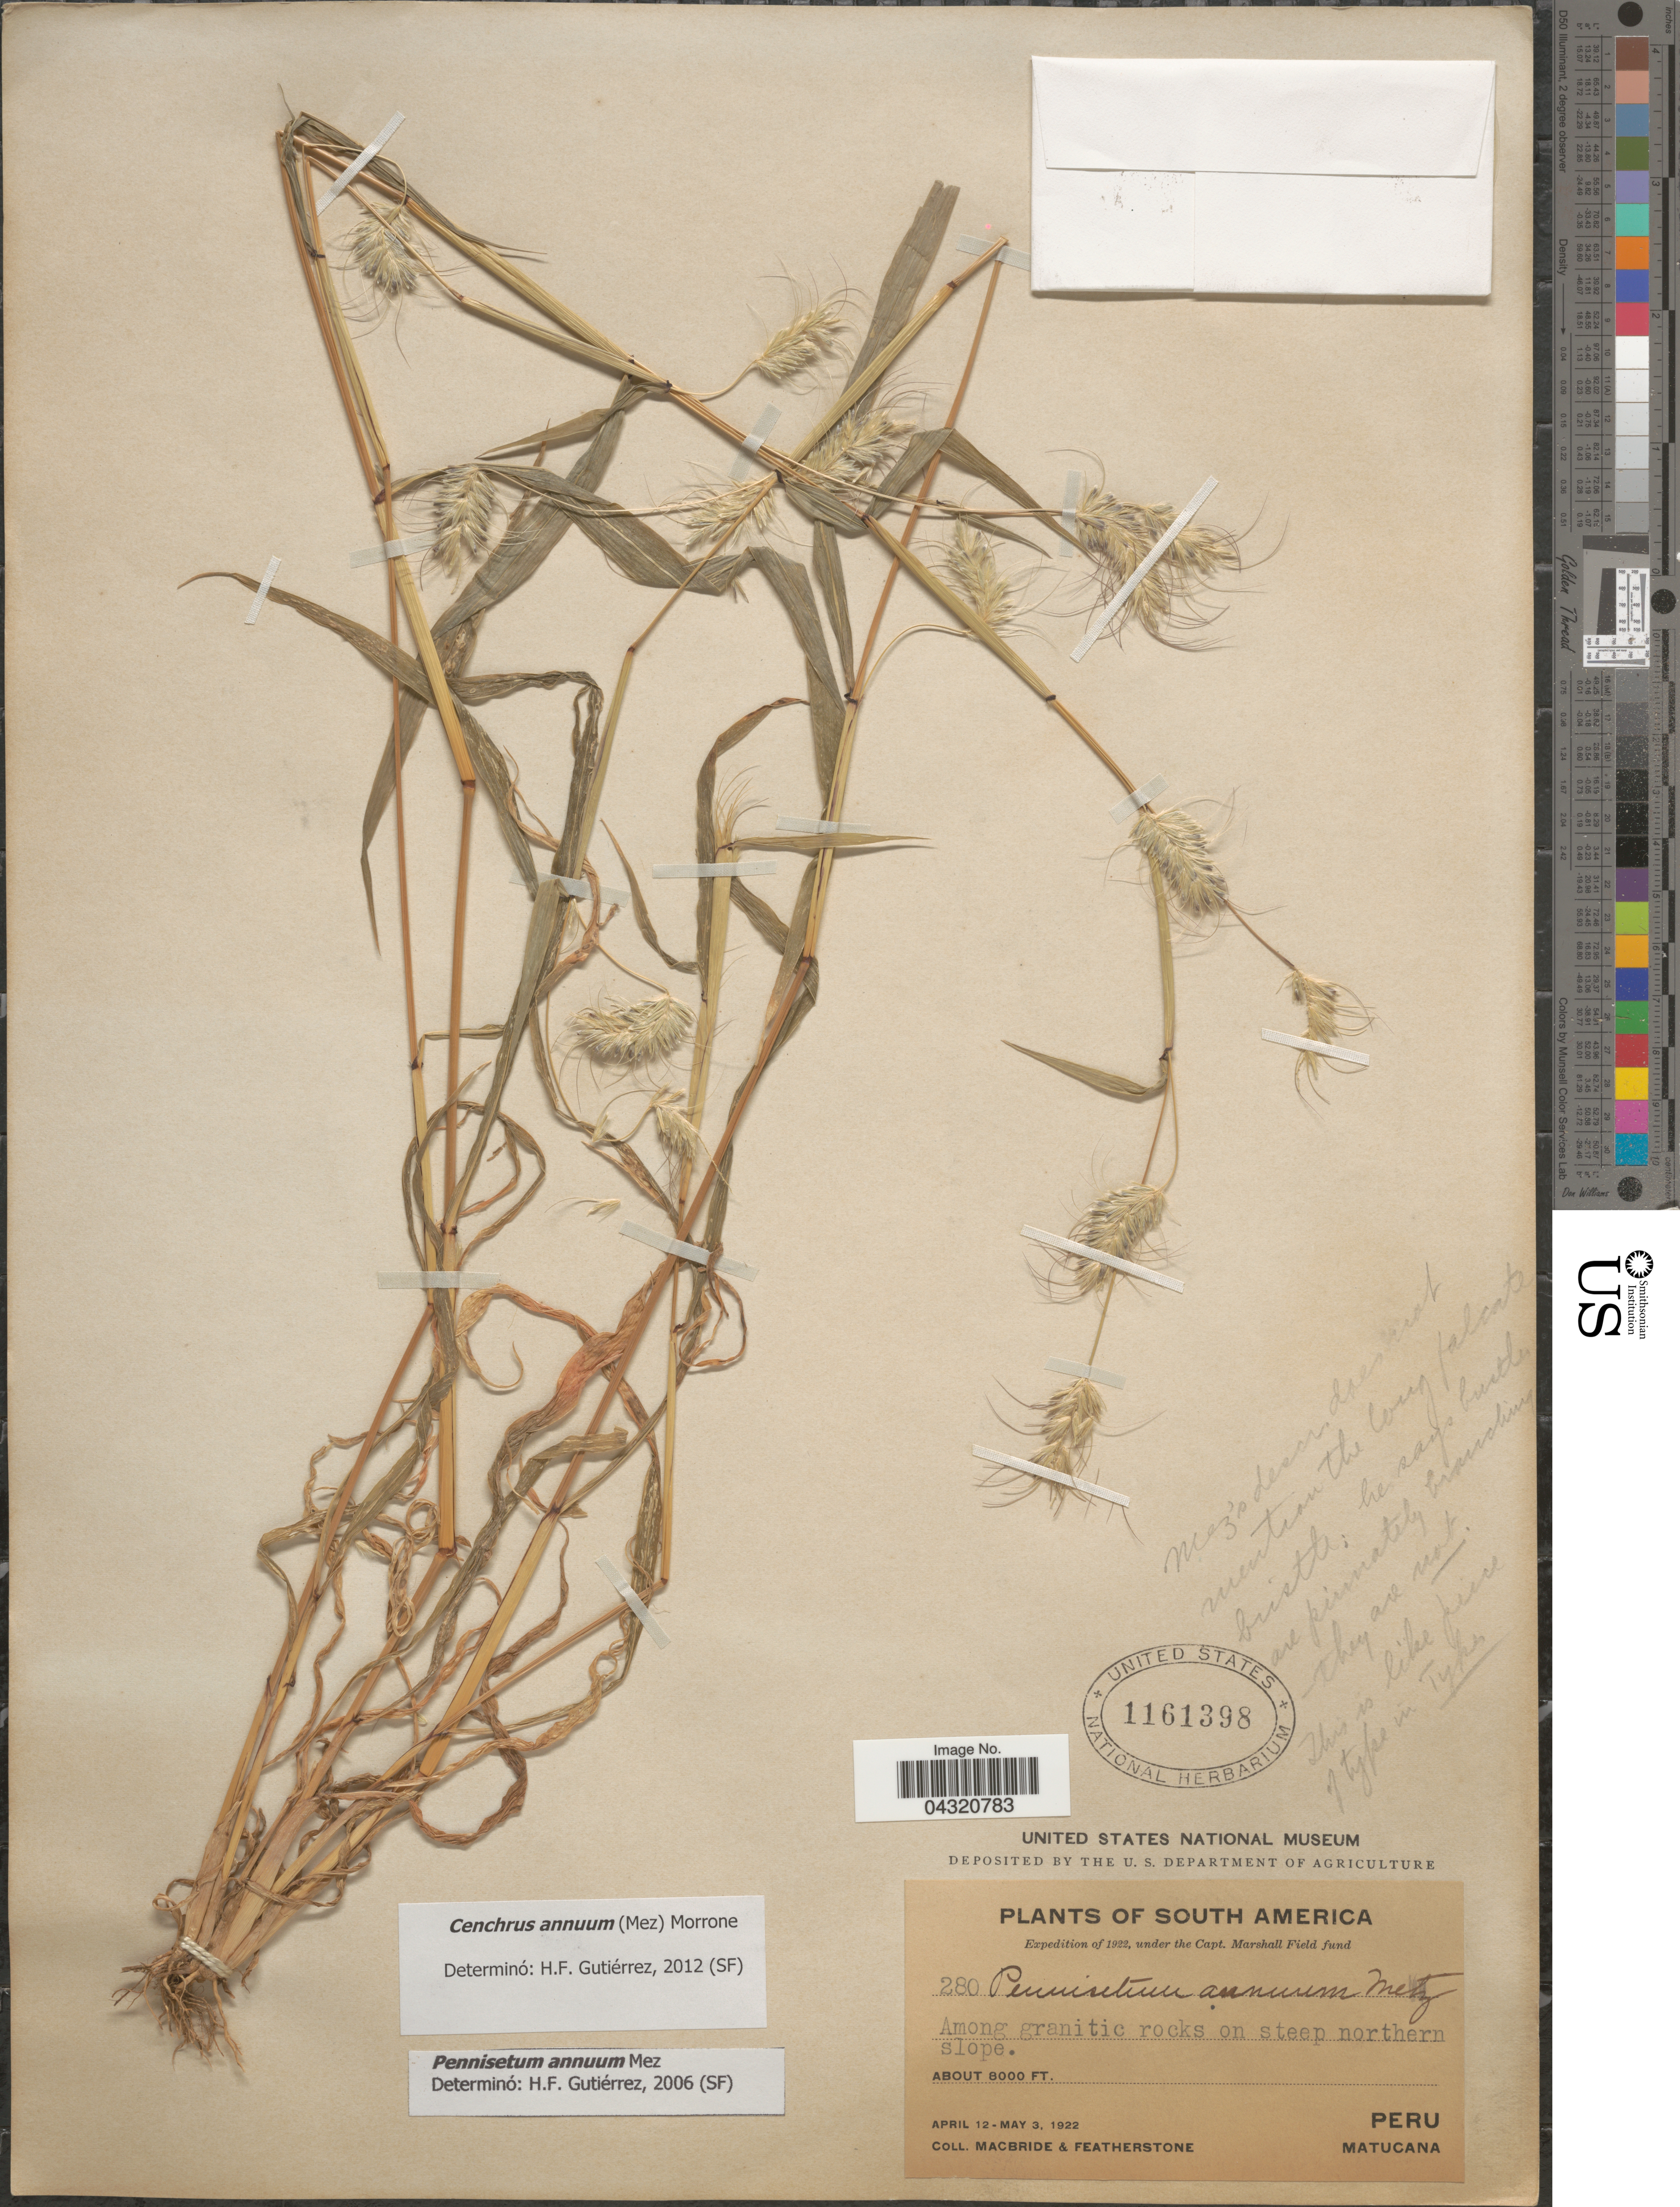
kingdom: Plantae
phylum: Tracheophyta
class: Liliopsida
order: Poales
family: Poaceae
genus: Cenchrus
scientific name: Cenchrus annuus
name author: (Mez) Morrone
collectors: Macbride, -- & -. Featherstone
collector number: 280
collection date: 1922-04-12/1922-05-03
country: Peru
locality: Expedition of 1922, under the Capt. Marshal Field fund. Among granitic rocks on steep northern slope. Matucana.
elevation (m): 2438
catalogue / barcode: US 1161398